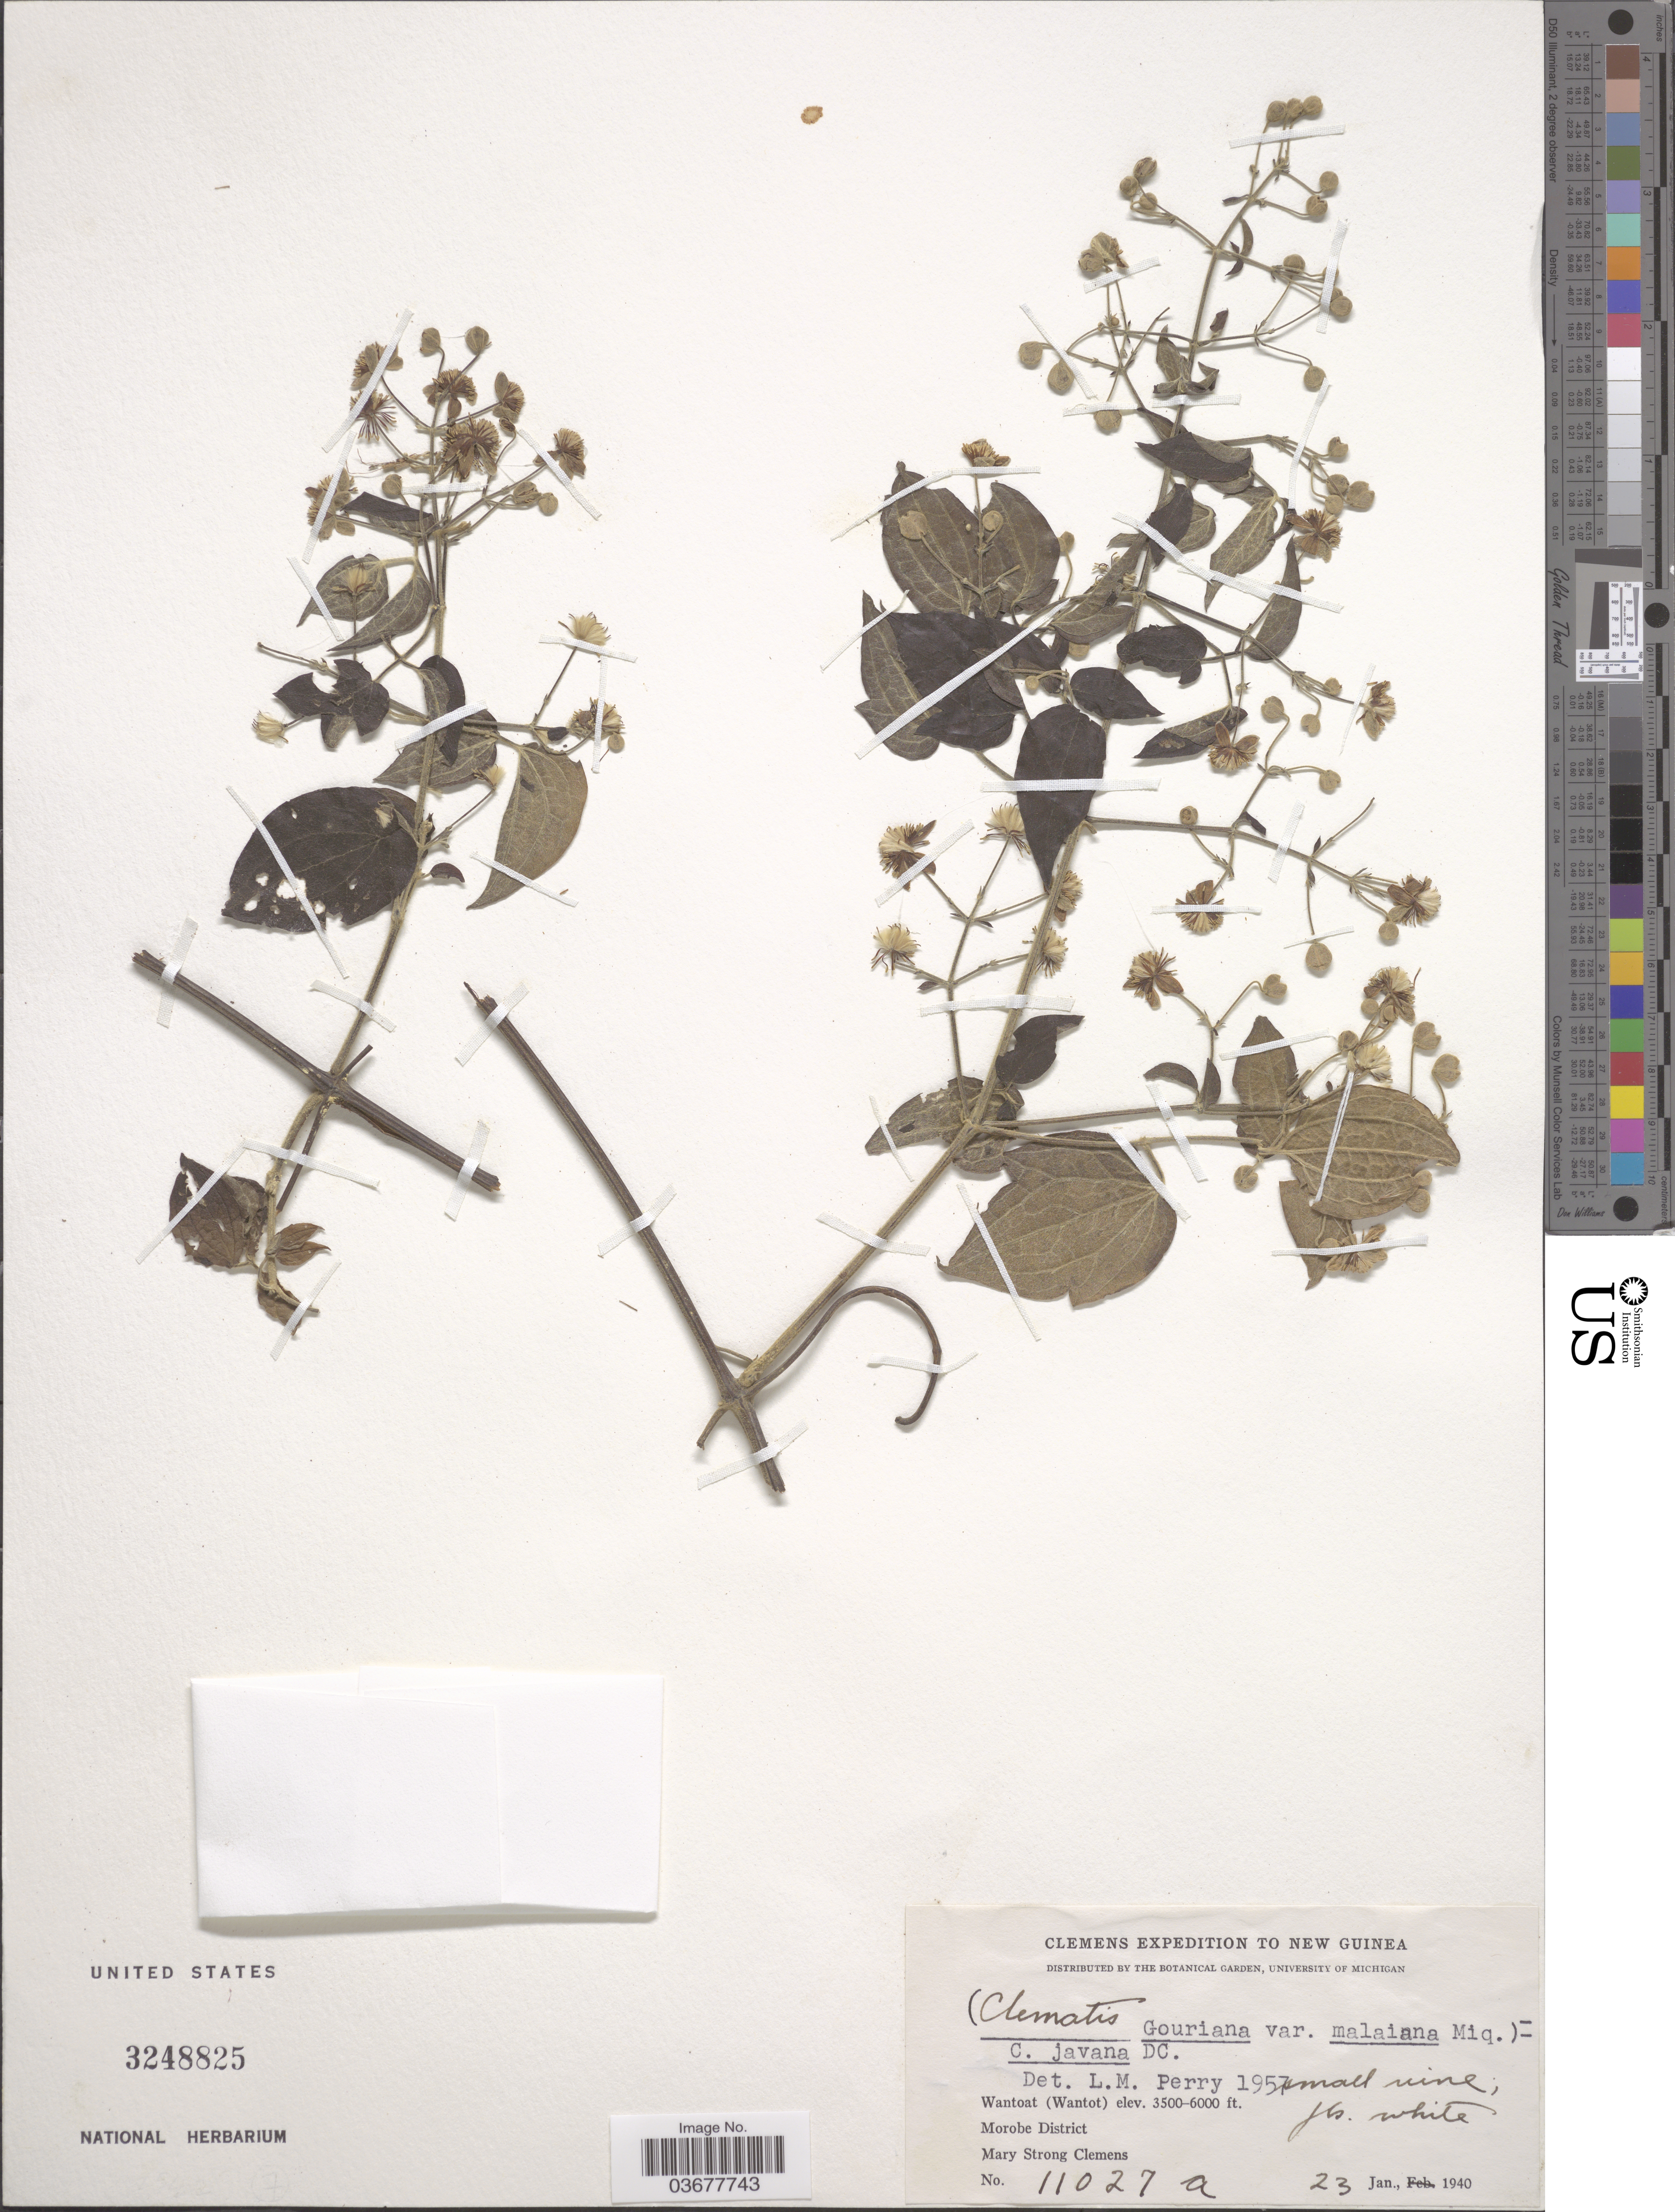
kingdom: Plantae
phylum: Tracheophyta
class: Magnoliopsida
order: Ranunculales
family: Ranunculaceae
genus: Clematis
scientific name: Clematis javana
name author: DC.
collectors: M. S. Clemens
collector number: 11027a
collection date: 1940-01-23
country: Papua New Guinea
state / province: Morobe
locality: New Guinea. Wantoat (Wantot). Morobe District.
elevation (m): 1067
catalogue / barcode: US 3248825